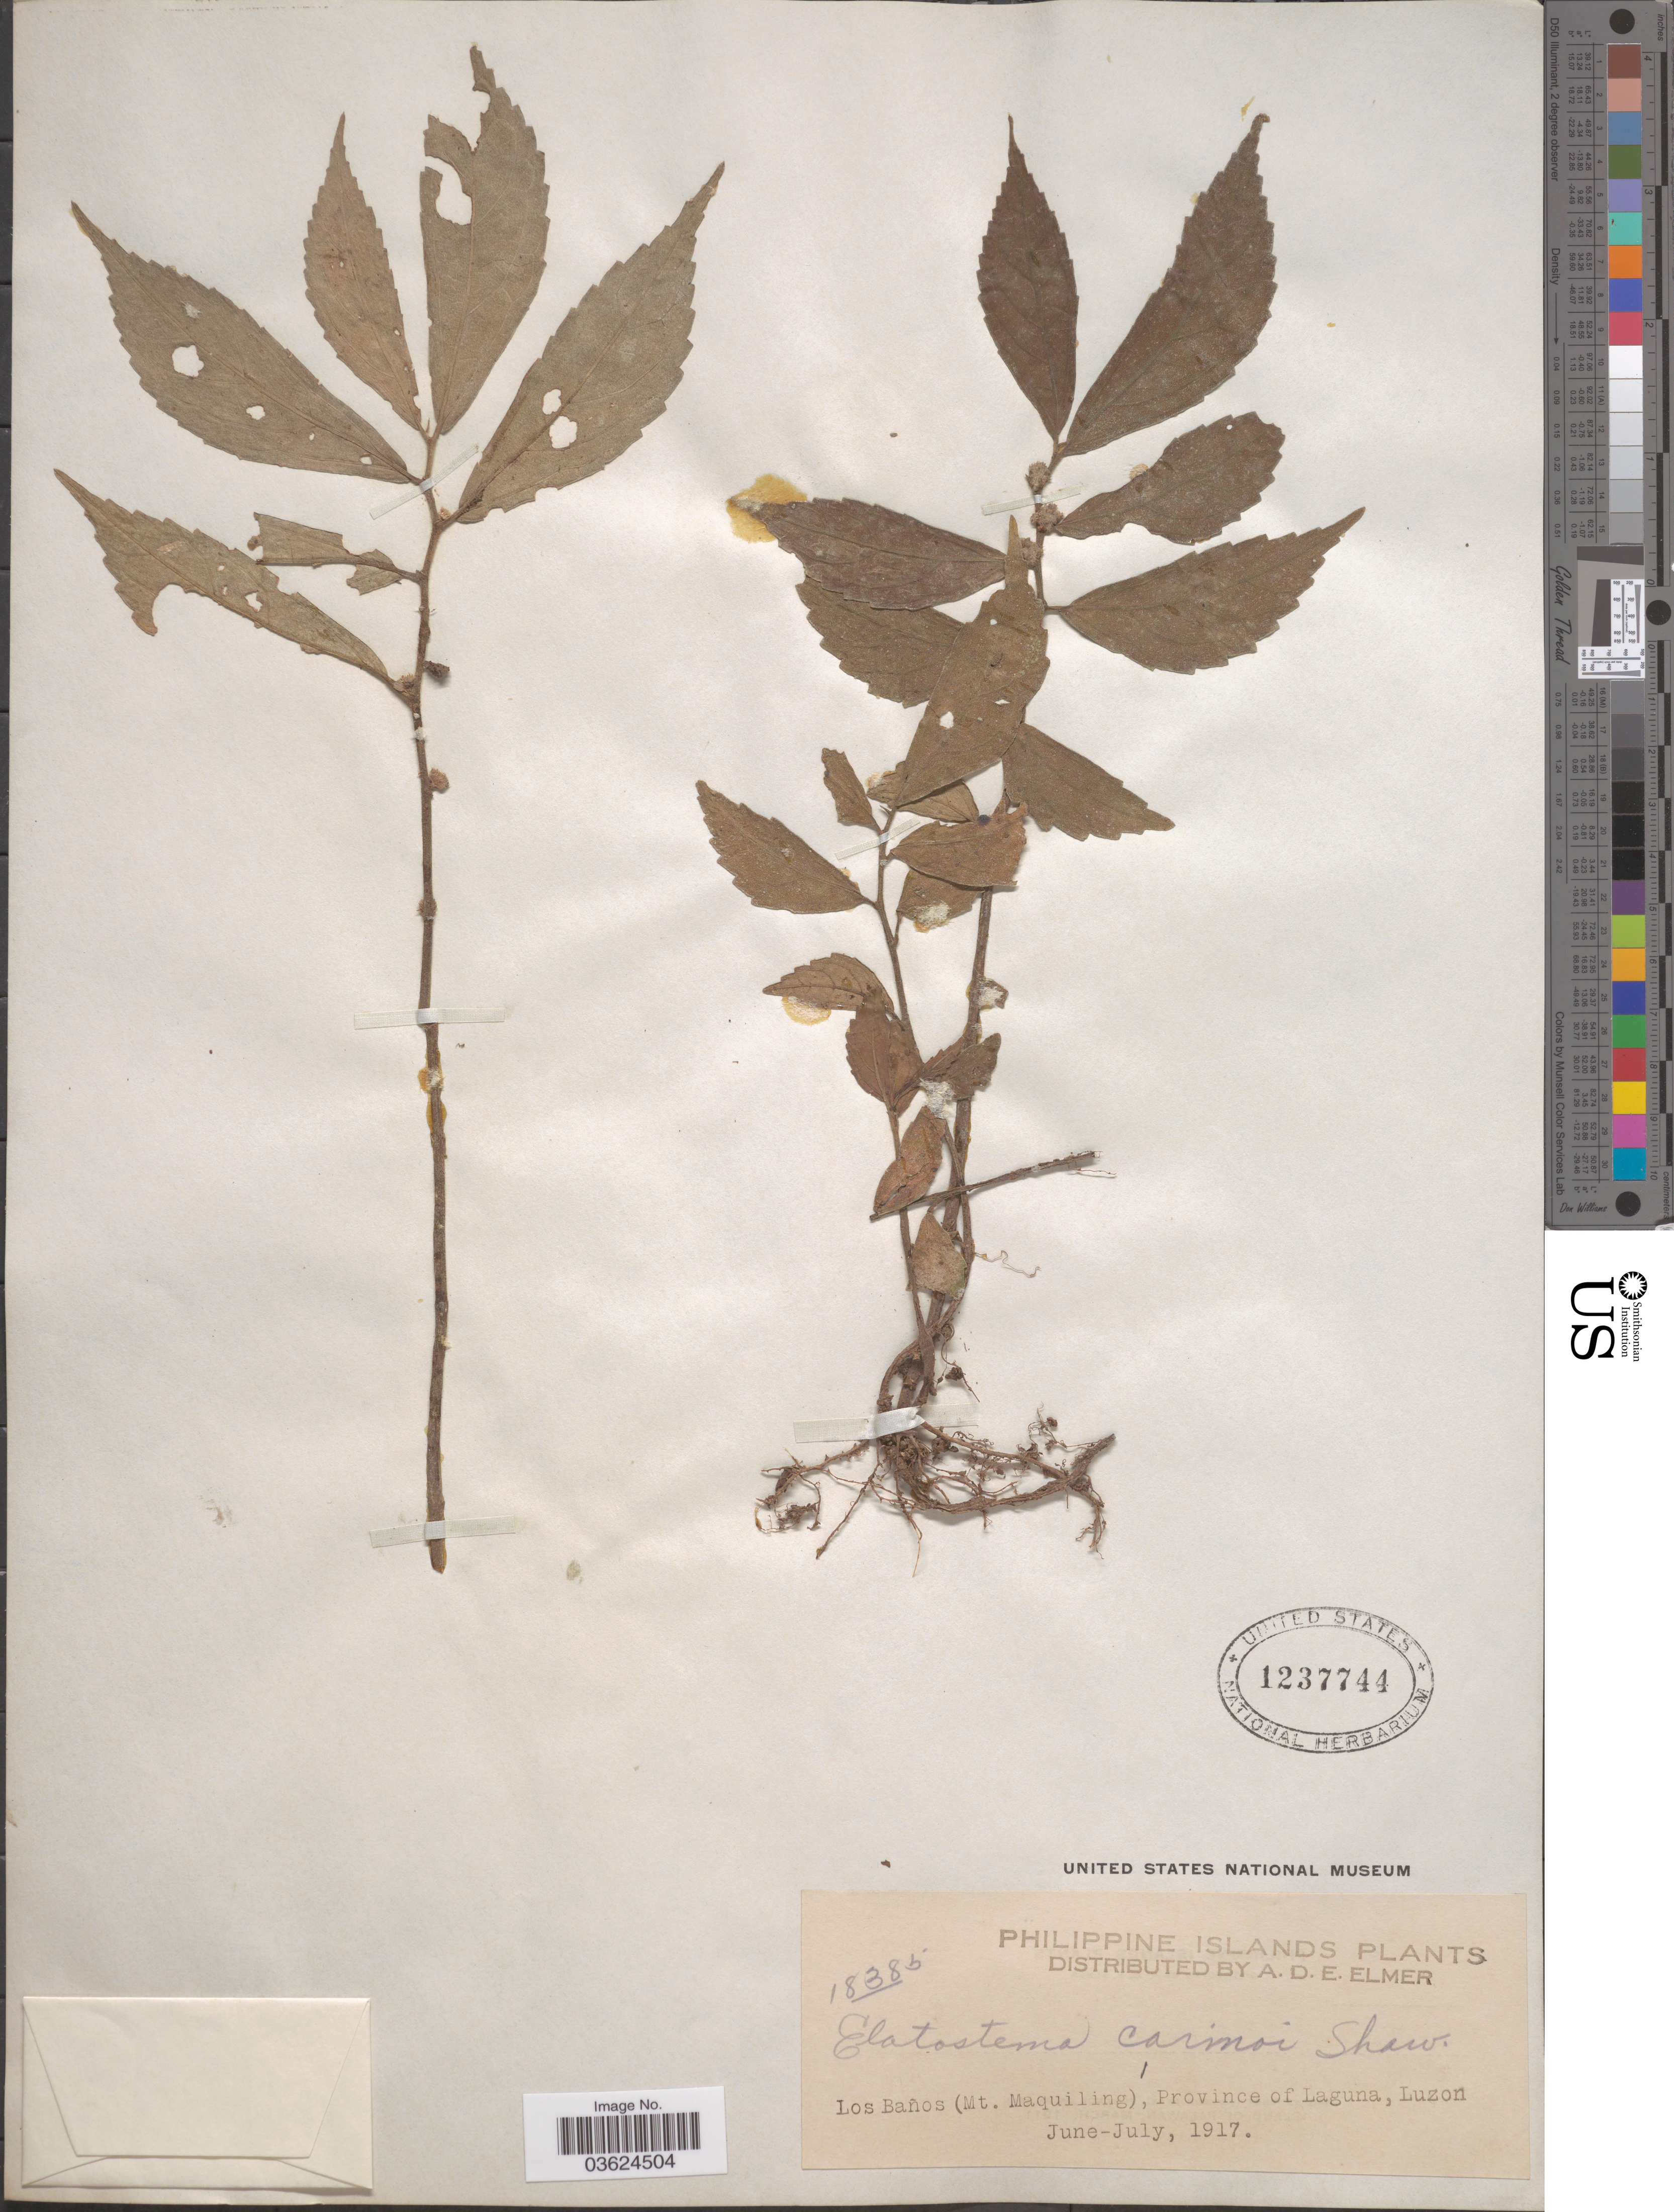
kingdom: Plantae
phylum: Tracheophyta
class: Magnoliopsida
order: Rosales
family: Urticaceae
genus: Elatostema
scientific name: Elatostema banahaense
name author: C.B. Rob.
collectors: A. D. E. Elmer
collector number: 18383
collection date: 1917-06/1917-07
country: Philippines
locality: Philippine Islands. Los Baños (Mt. Maquiling), Province of Laguna, Luzon.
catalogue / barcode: US 1237744